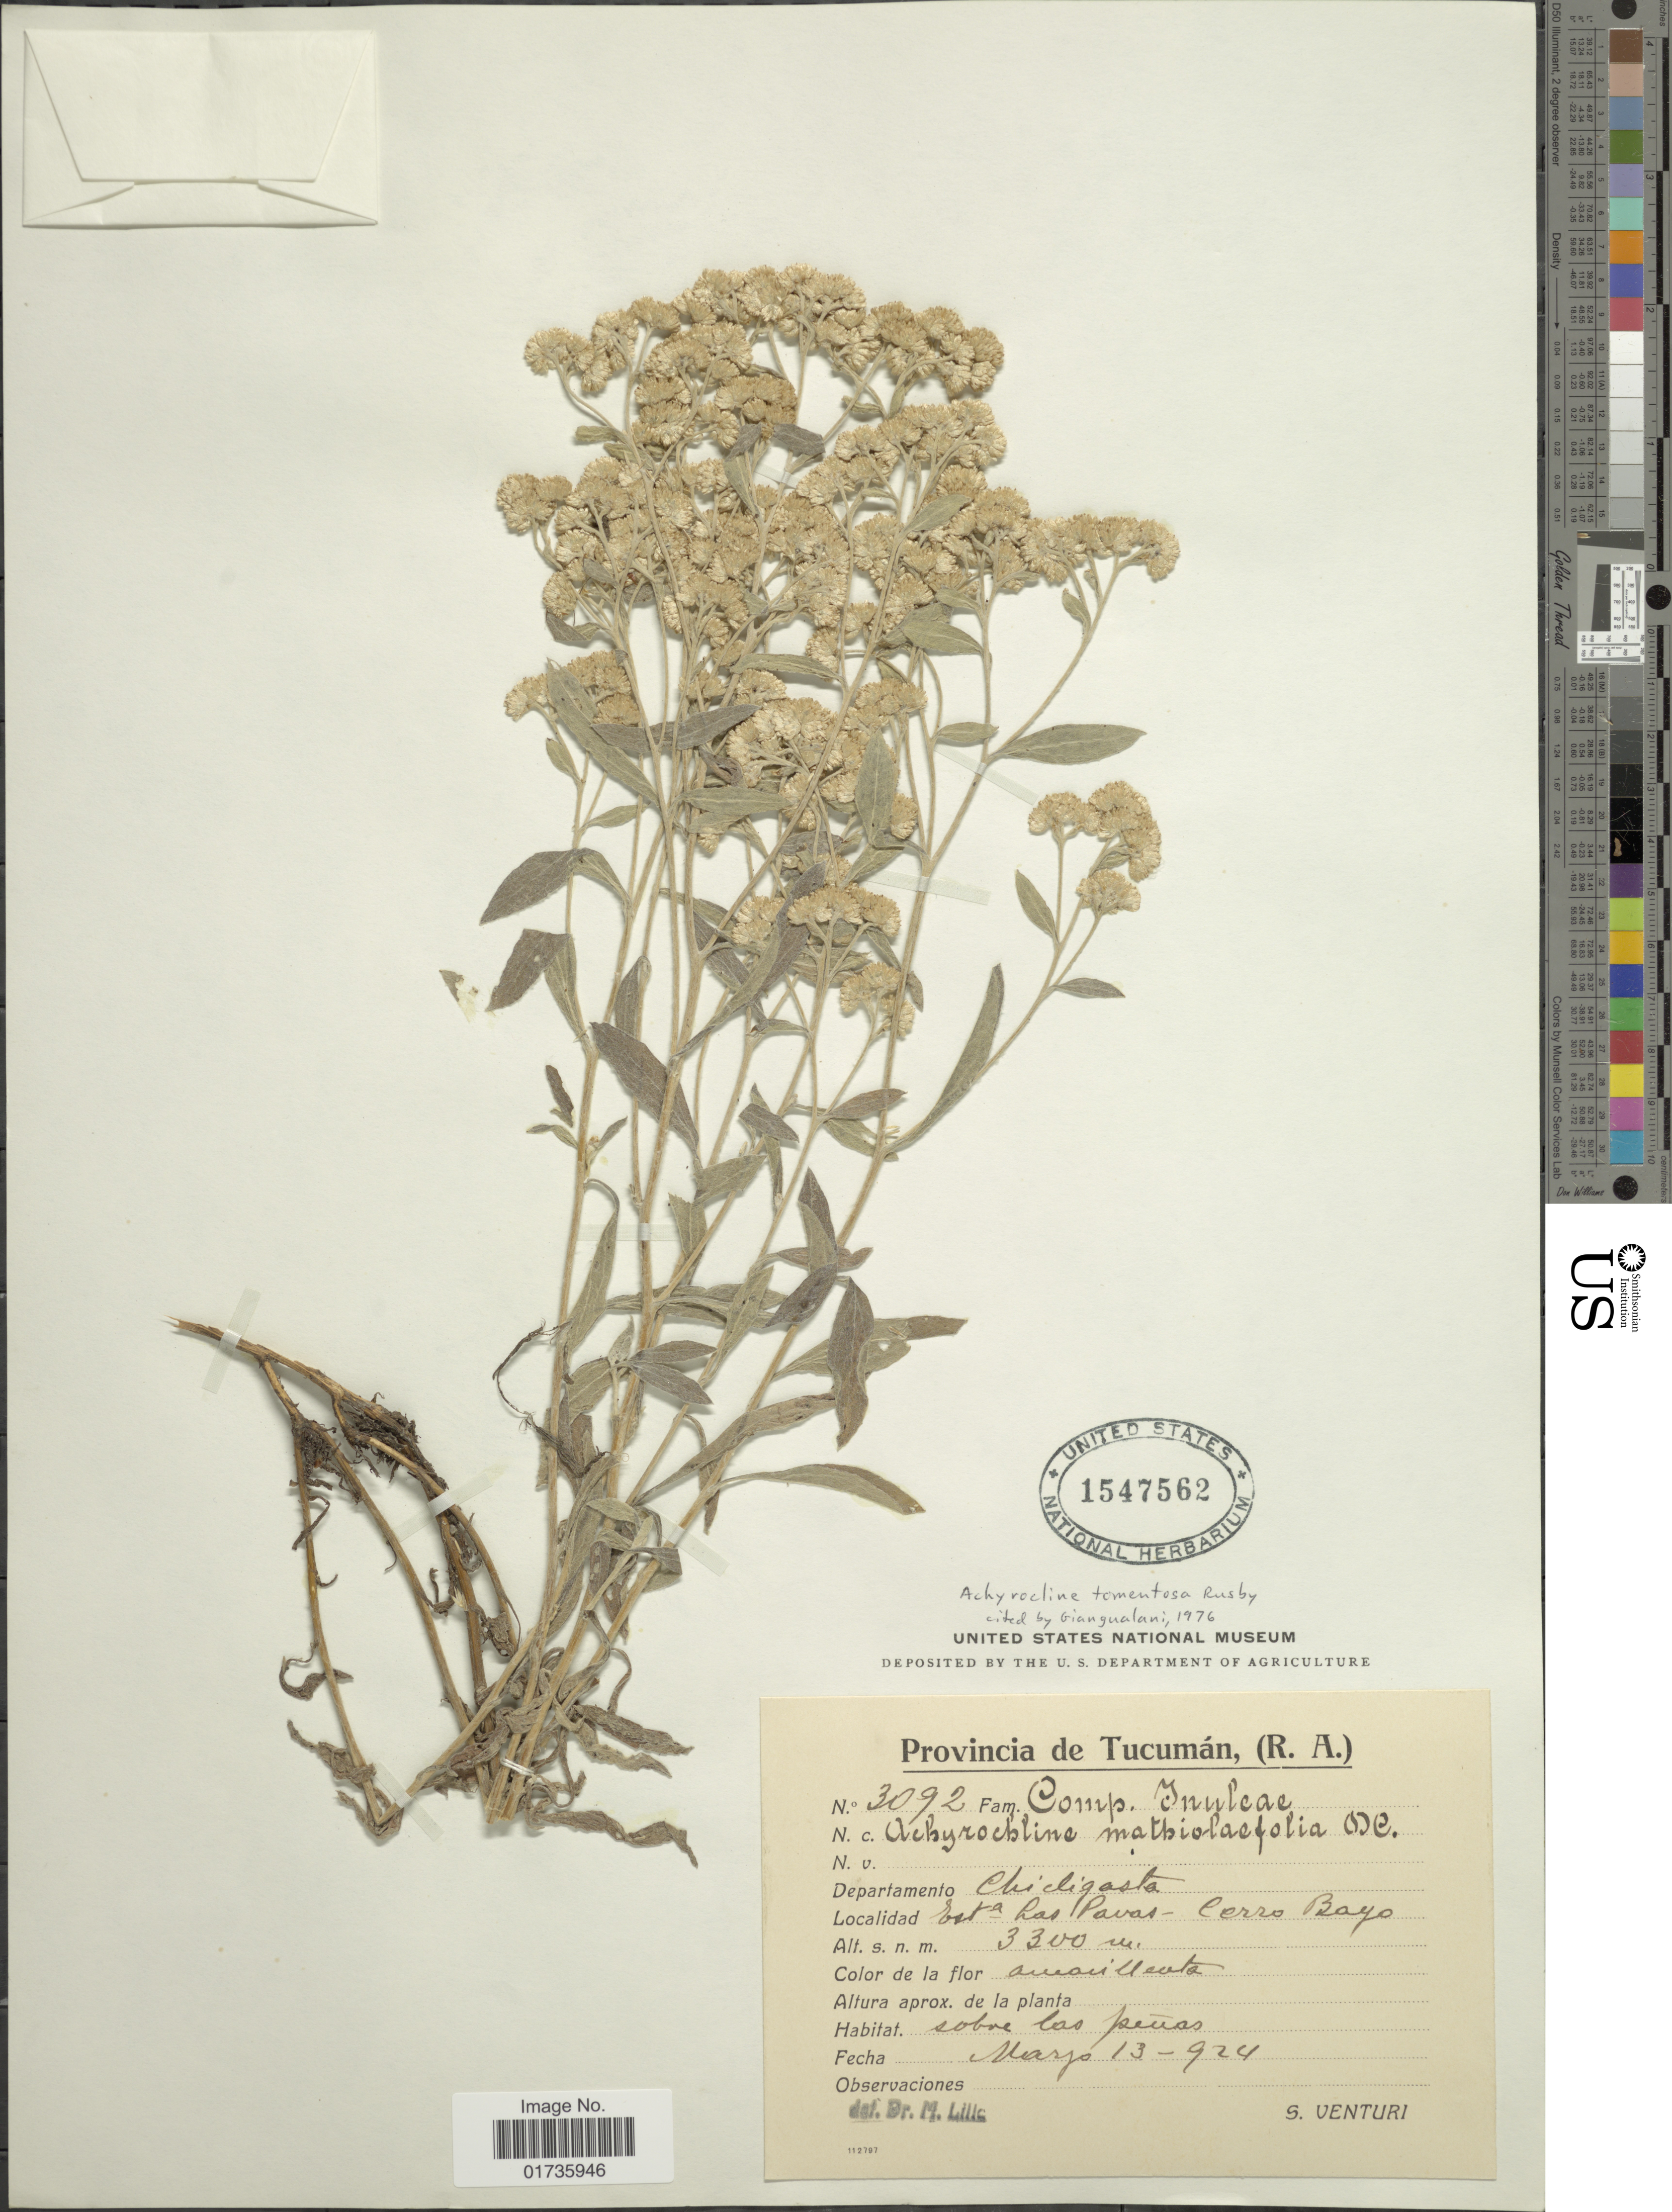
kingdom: Plantae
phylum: Tracheophyta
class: Magnoliopsida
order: Asterales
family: Asteraceae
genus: Achyrocline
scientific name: Achyrocline tomentosa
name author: Rusby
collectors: S. Venturi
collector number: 3092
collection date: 1924-03-13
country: Argentina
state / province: Tucuman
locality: (R.A.), Departamento Chicligasta, Est Las Pavas - Cerro Bayo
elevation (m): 3300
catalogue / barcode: US 1547562